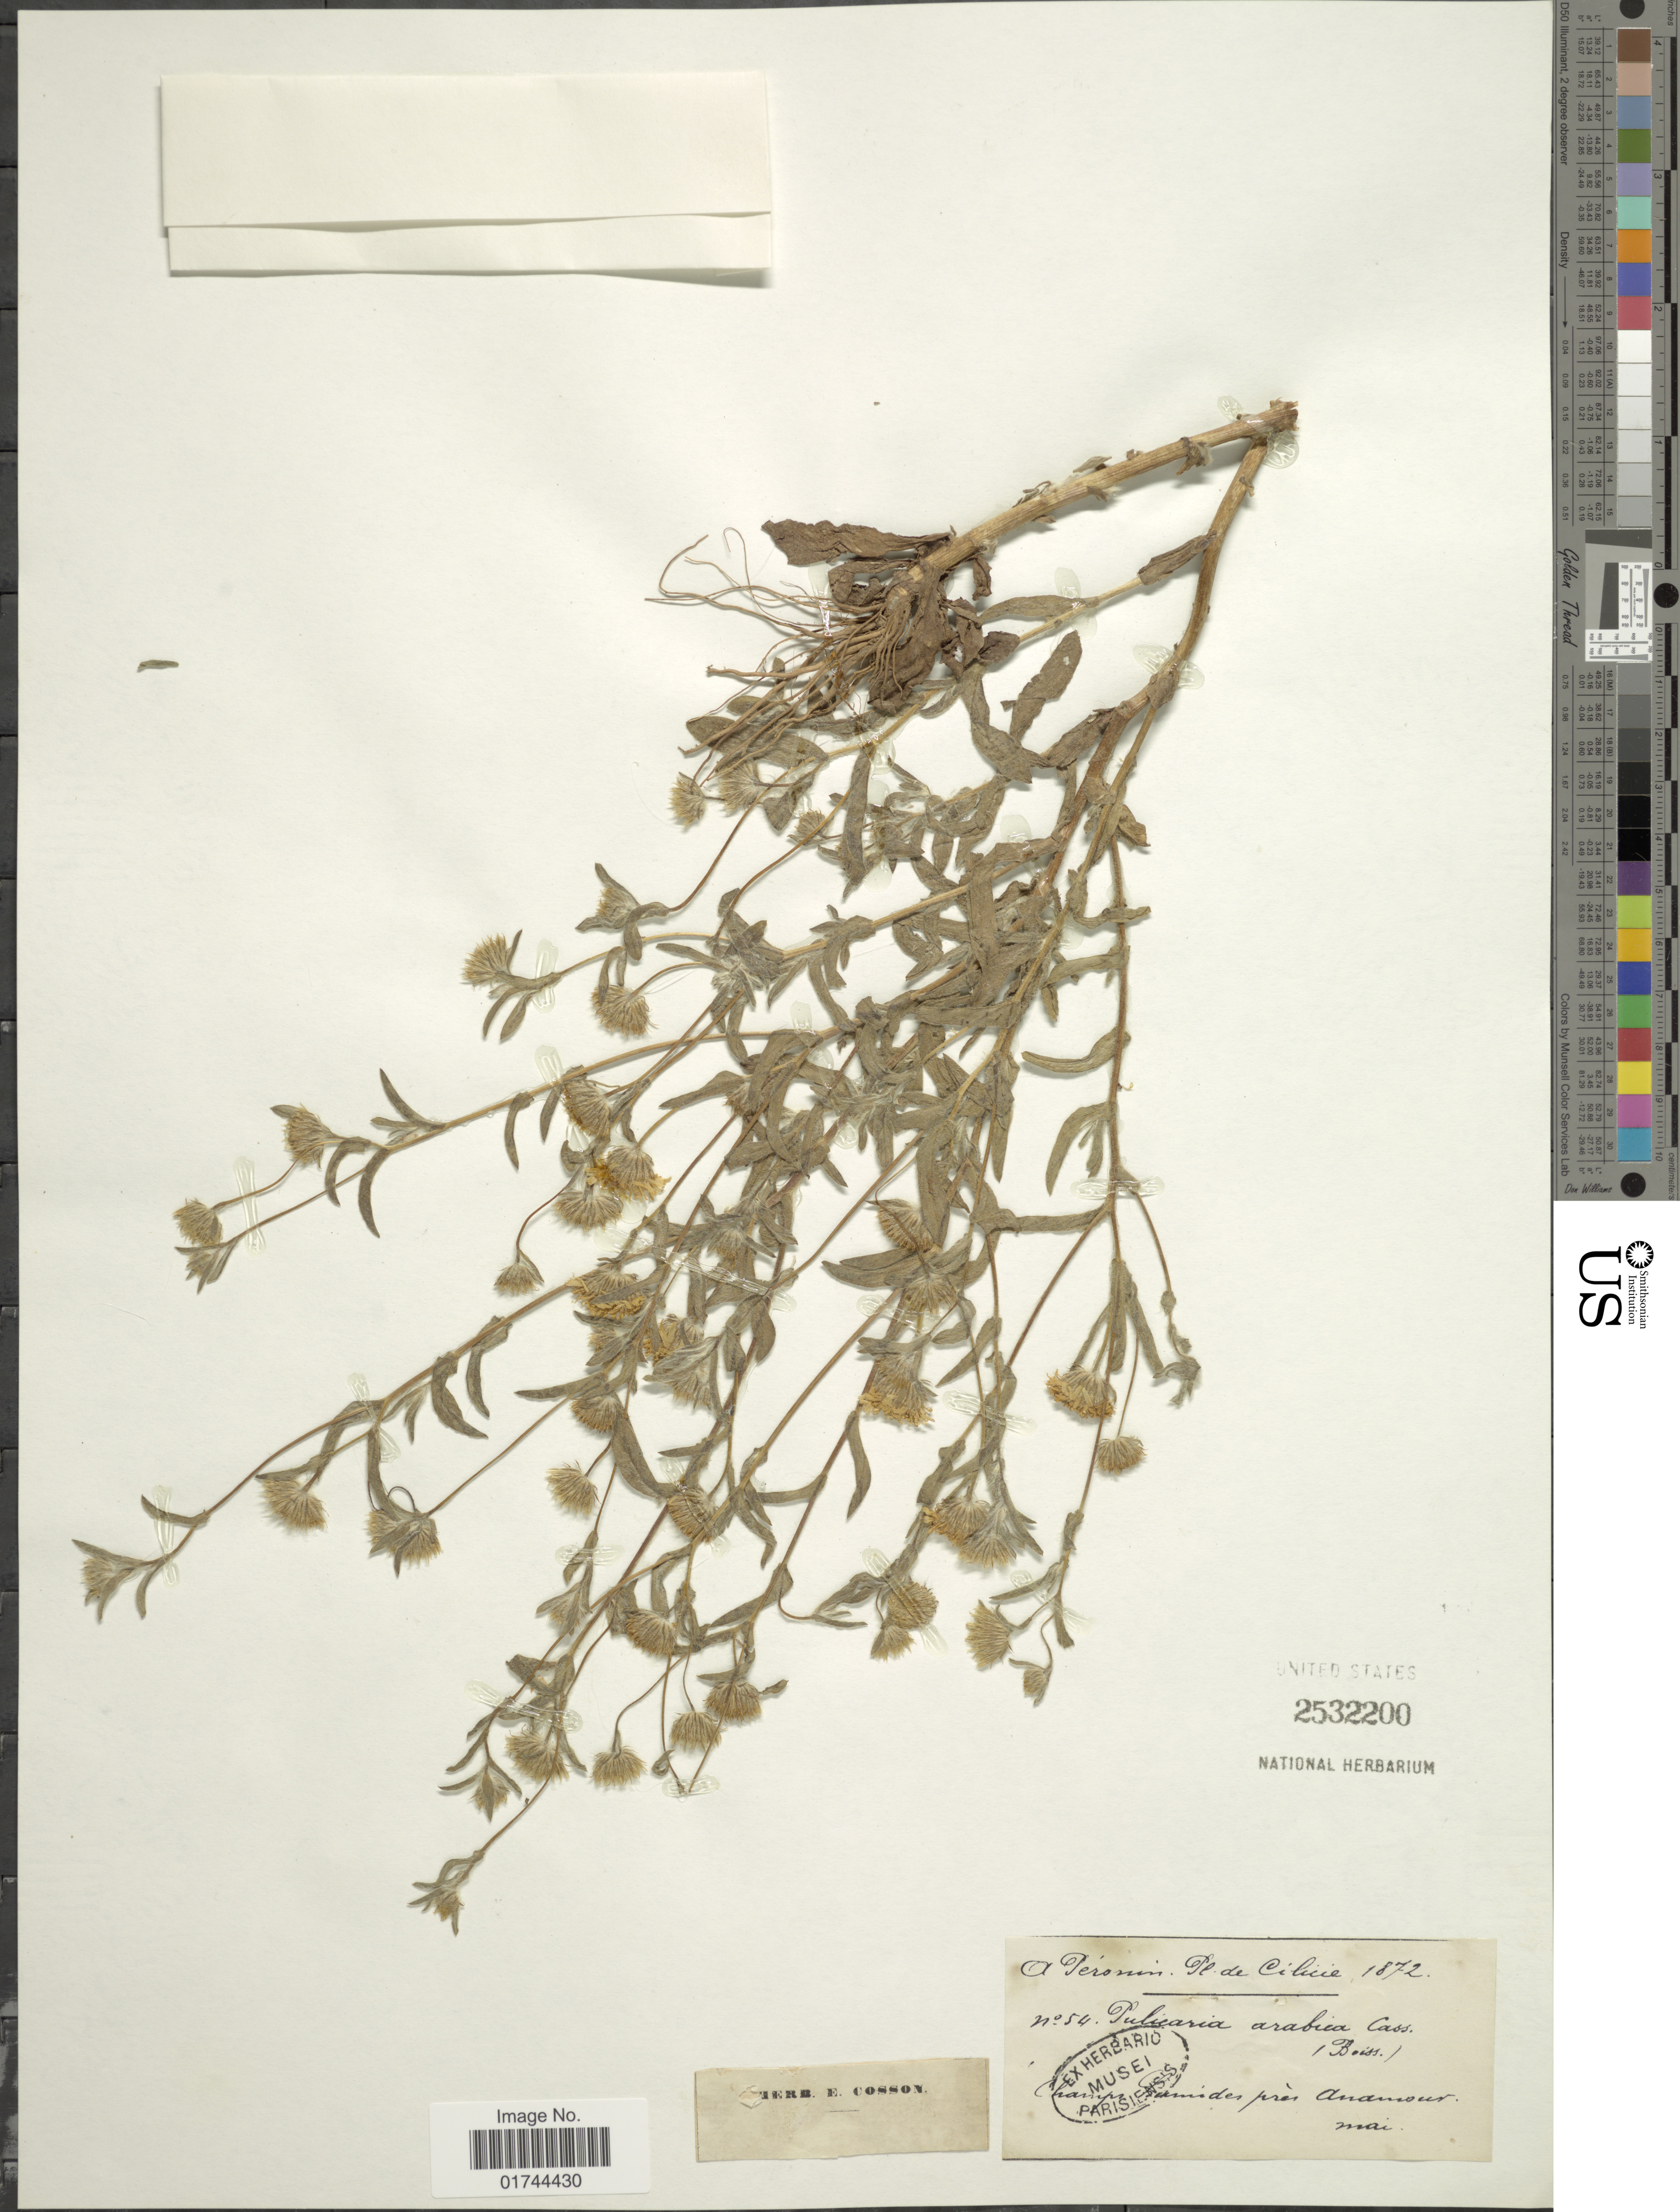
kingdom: Plantae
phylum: Tracheophyta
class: Magnoliopsida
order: Asterales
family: Asteraceae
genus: Pulicaria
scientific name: Pulicaria arabica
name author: (L.) Cass.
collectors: A. Péronin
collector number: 54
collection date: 1872-05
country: Turkey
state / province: Mersin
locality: Cilicie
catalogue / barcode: US 2532200